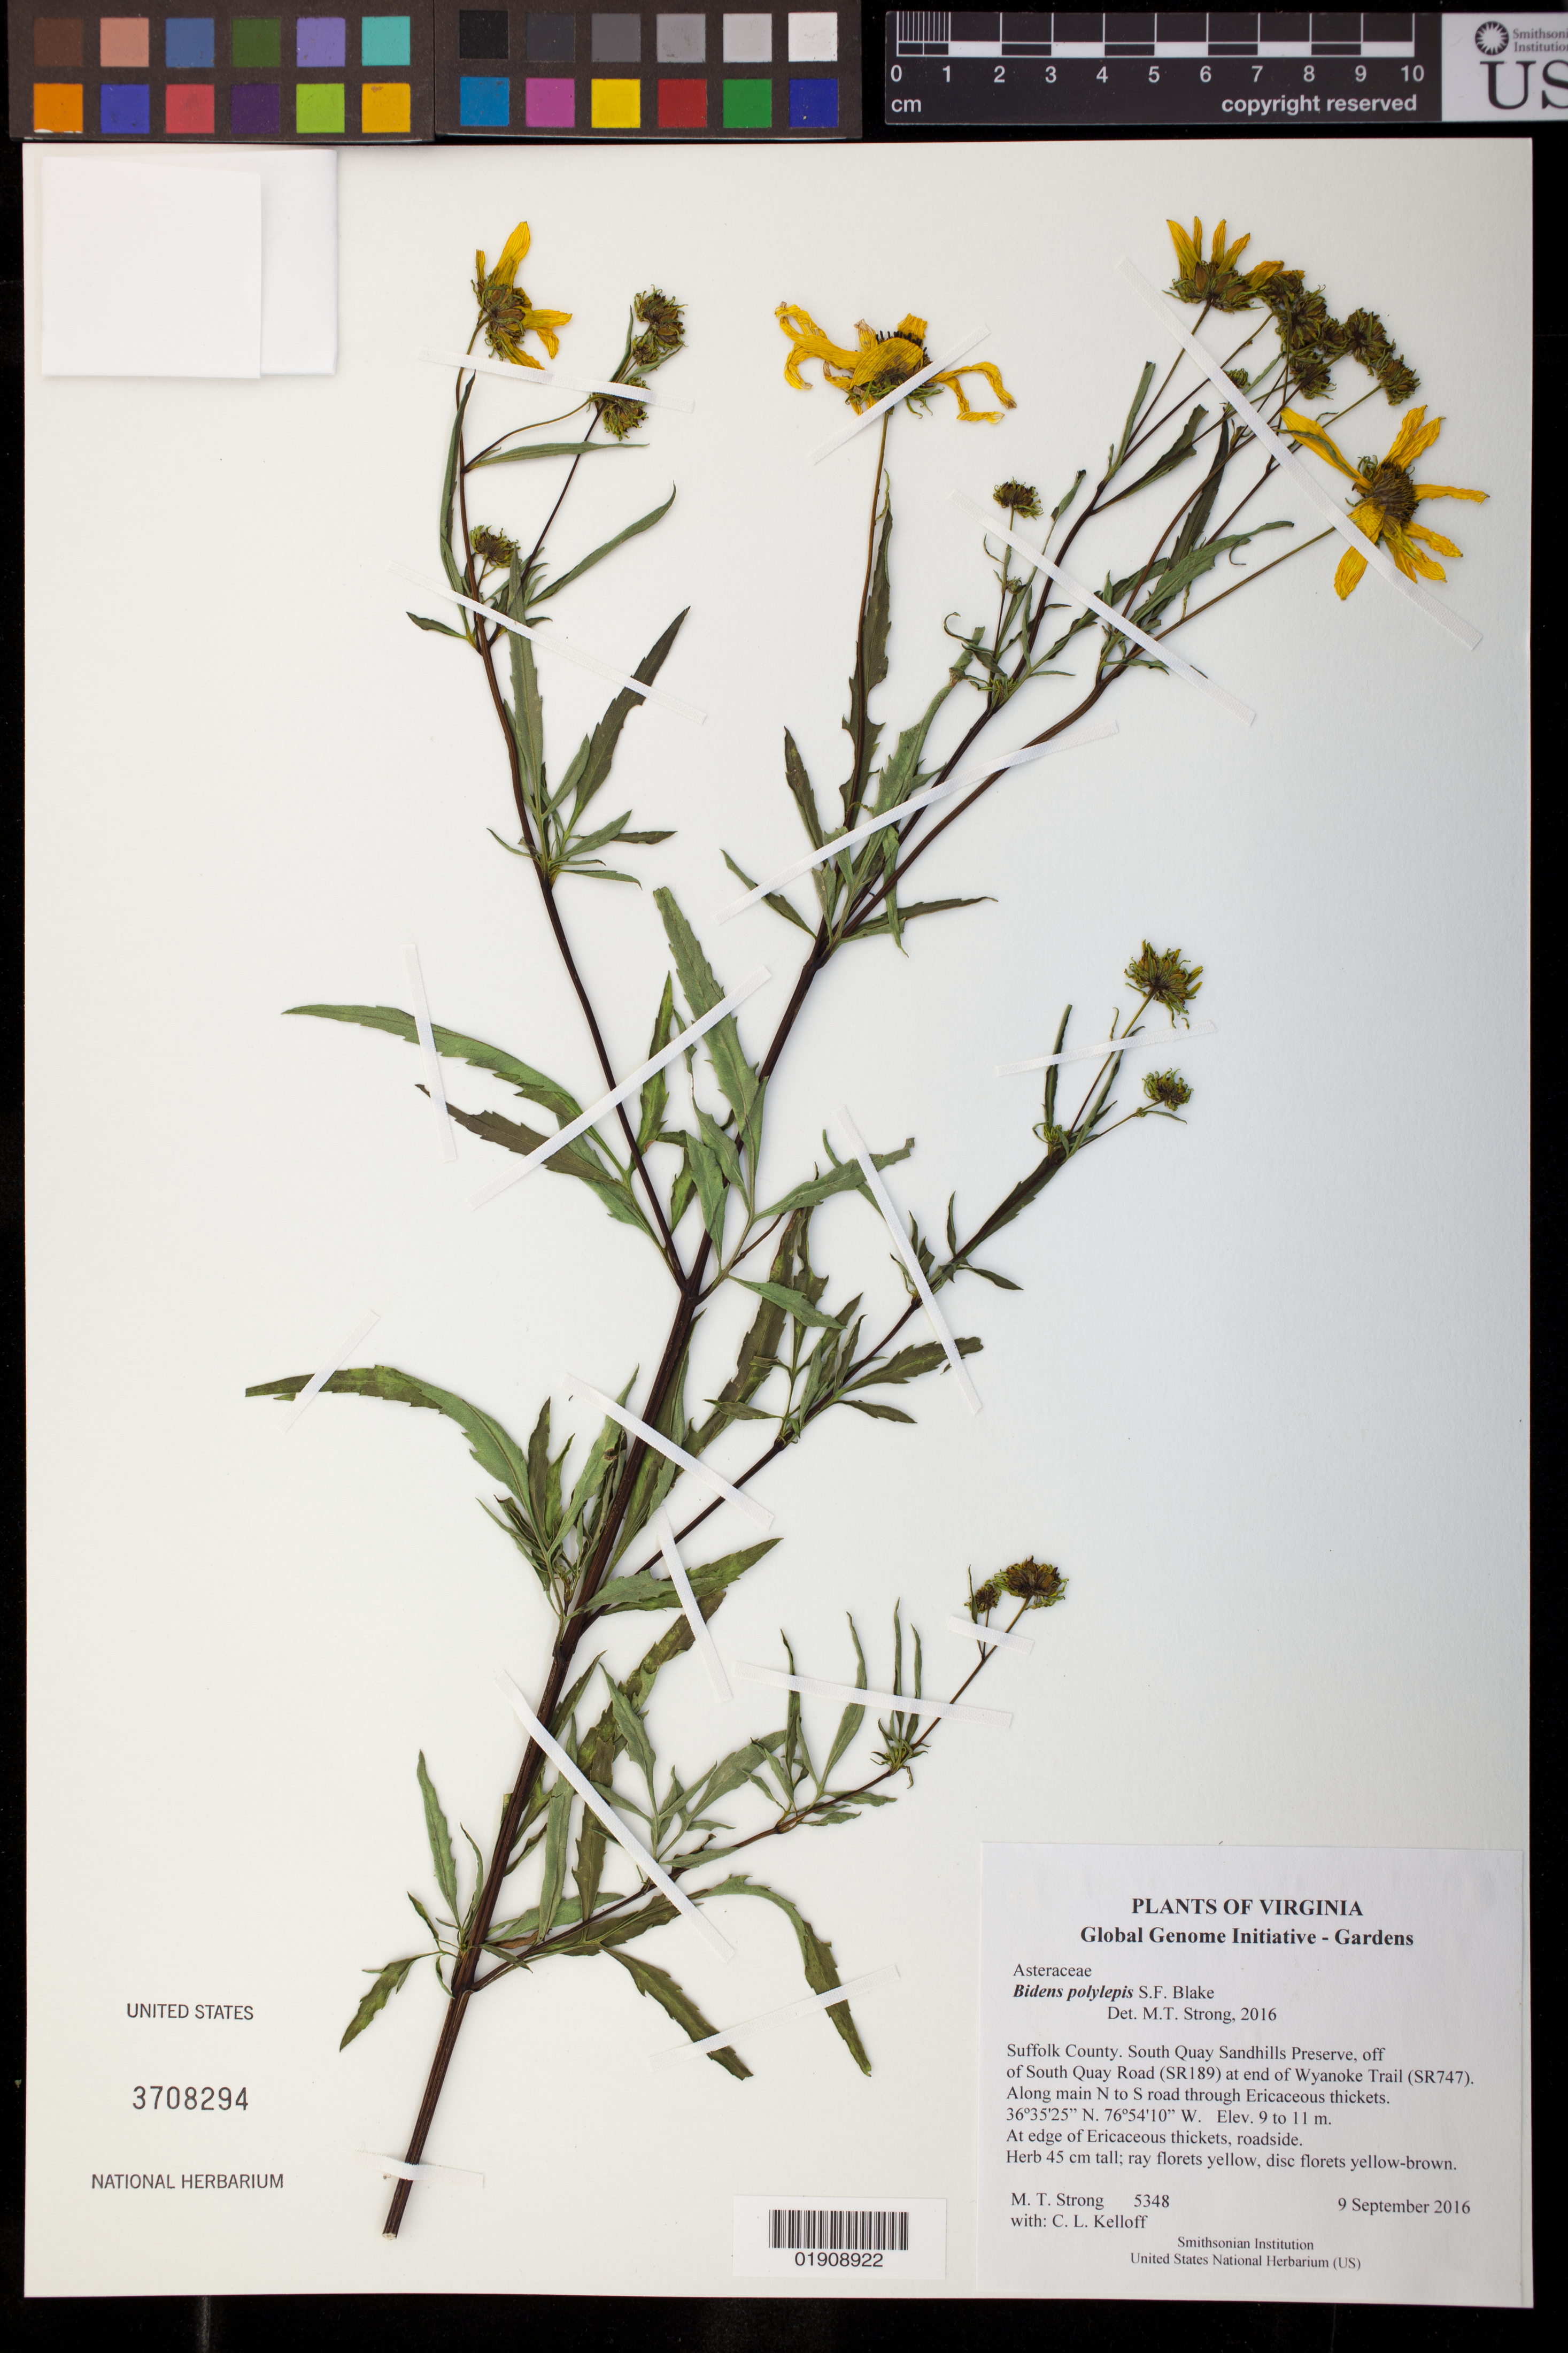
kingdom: Plantae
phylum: Tracheophyta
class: Magnoliopsida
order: Asterales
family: Asteraceae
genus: Bidens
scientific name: Bidens polylepis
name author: S.F. Blake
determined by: Strong, Mark T., (BOT), Smithsonian Institution - National Museum of Natural History (UNITED STATES)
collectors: M. T. Strong & C. L. Kelloff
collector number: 5348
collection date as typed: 9 September 2016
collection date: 2016-09-09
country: United States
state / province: Virginia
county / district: City of Suffolk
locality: South Quay Sandhills Preserve. Off of South Quay Road (SR189) at end of Wyanoke Trail (SR747). Along main N to S road thruogh Ericaceous thickets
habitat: At edge of Ericaceous thickets, roadside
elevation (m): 9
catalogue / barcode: US 3708294